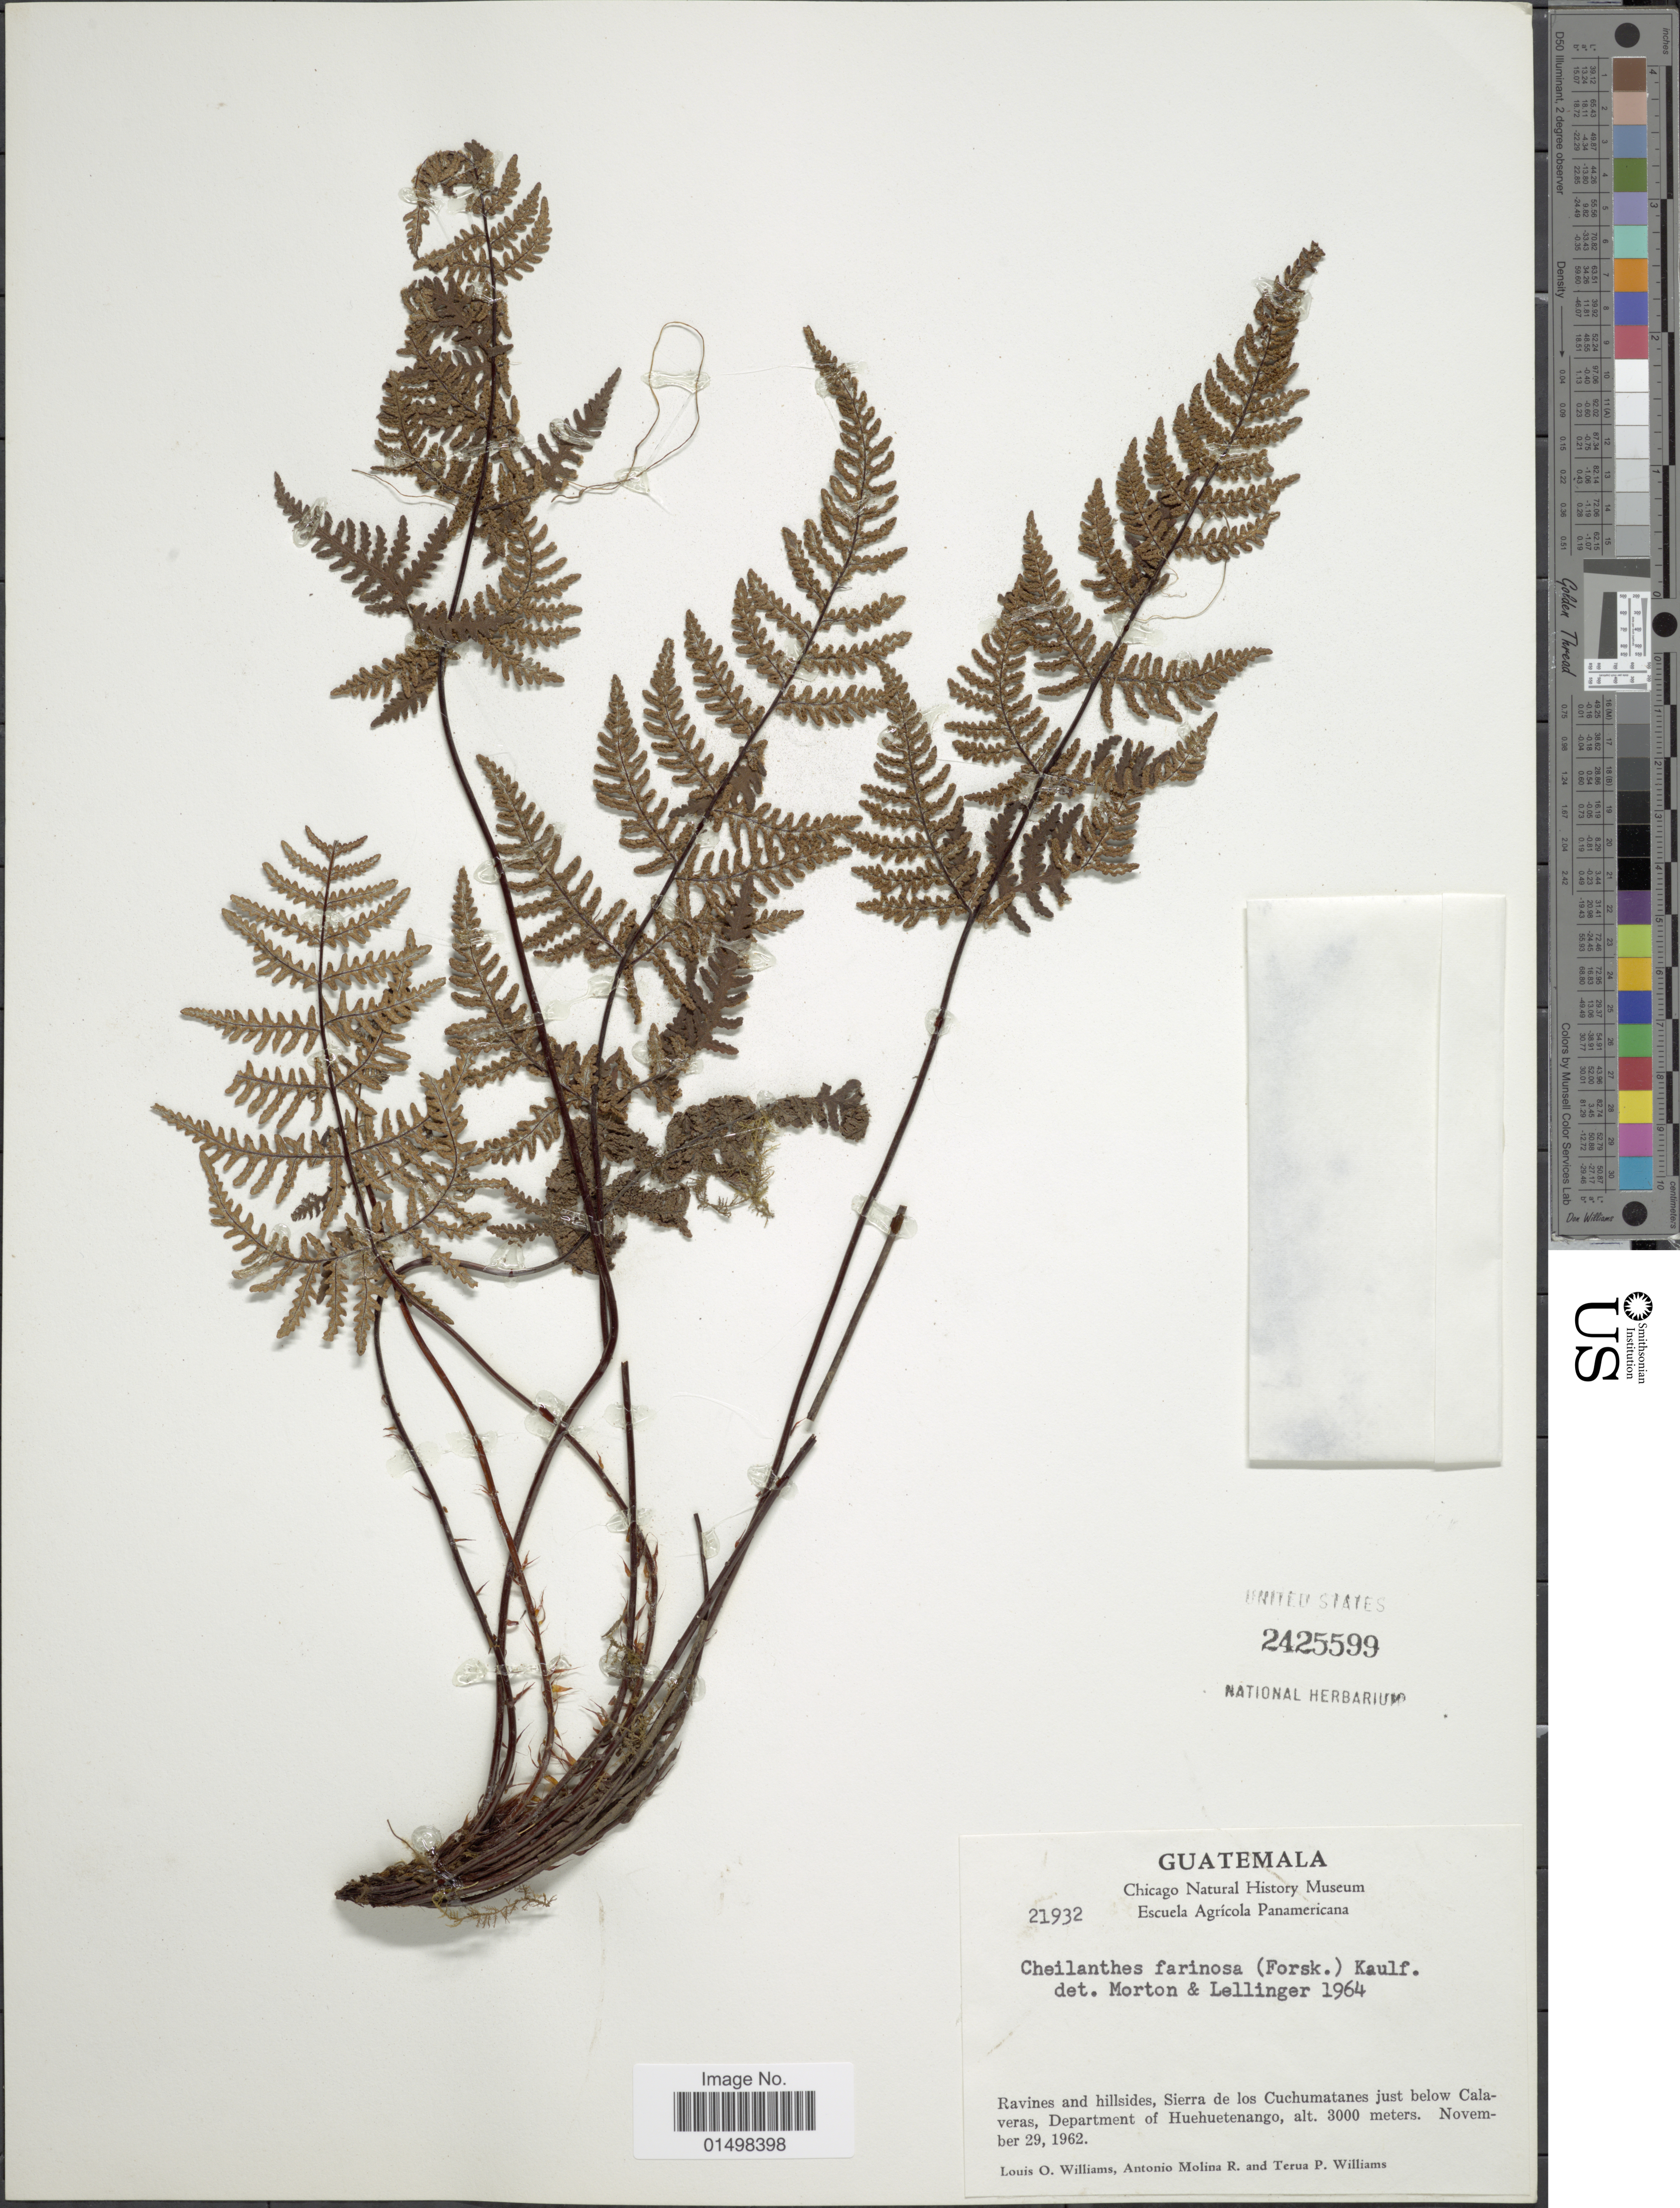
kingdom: Plantae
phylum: Tracheophyta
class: Polypodiopsida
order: Polypodiales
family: Pteridaceae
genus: Aleuritopteris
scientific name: Aleuritopteris farinosa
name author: (Forssk.) Fée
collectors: L. O. Williams, A. Molina R. & T. P. Williams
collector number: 21932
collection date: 1962-11-29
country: Guatemala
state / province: Huehuetenango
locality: Sierra de los Cuchumatanes just below Calaveras, Department of Huehuetenango.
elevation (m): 3000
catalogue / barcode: US 2425599